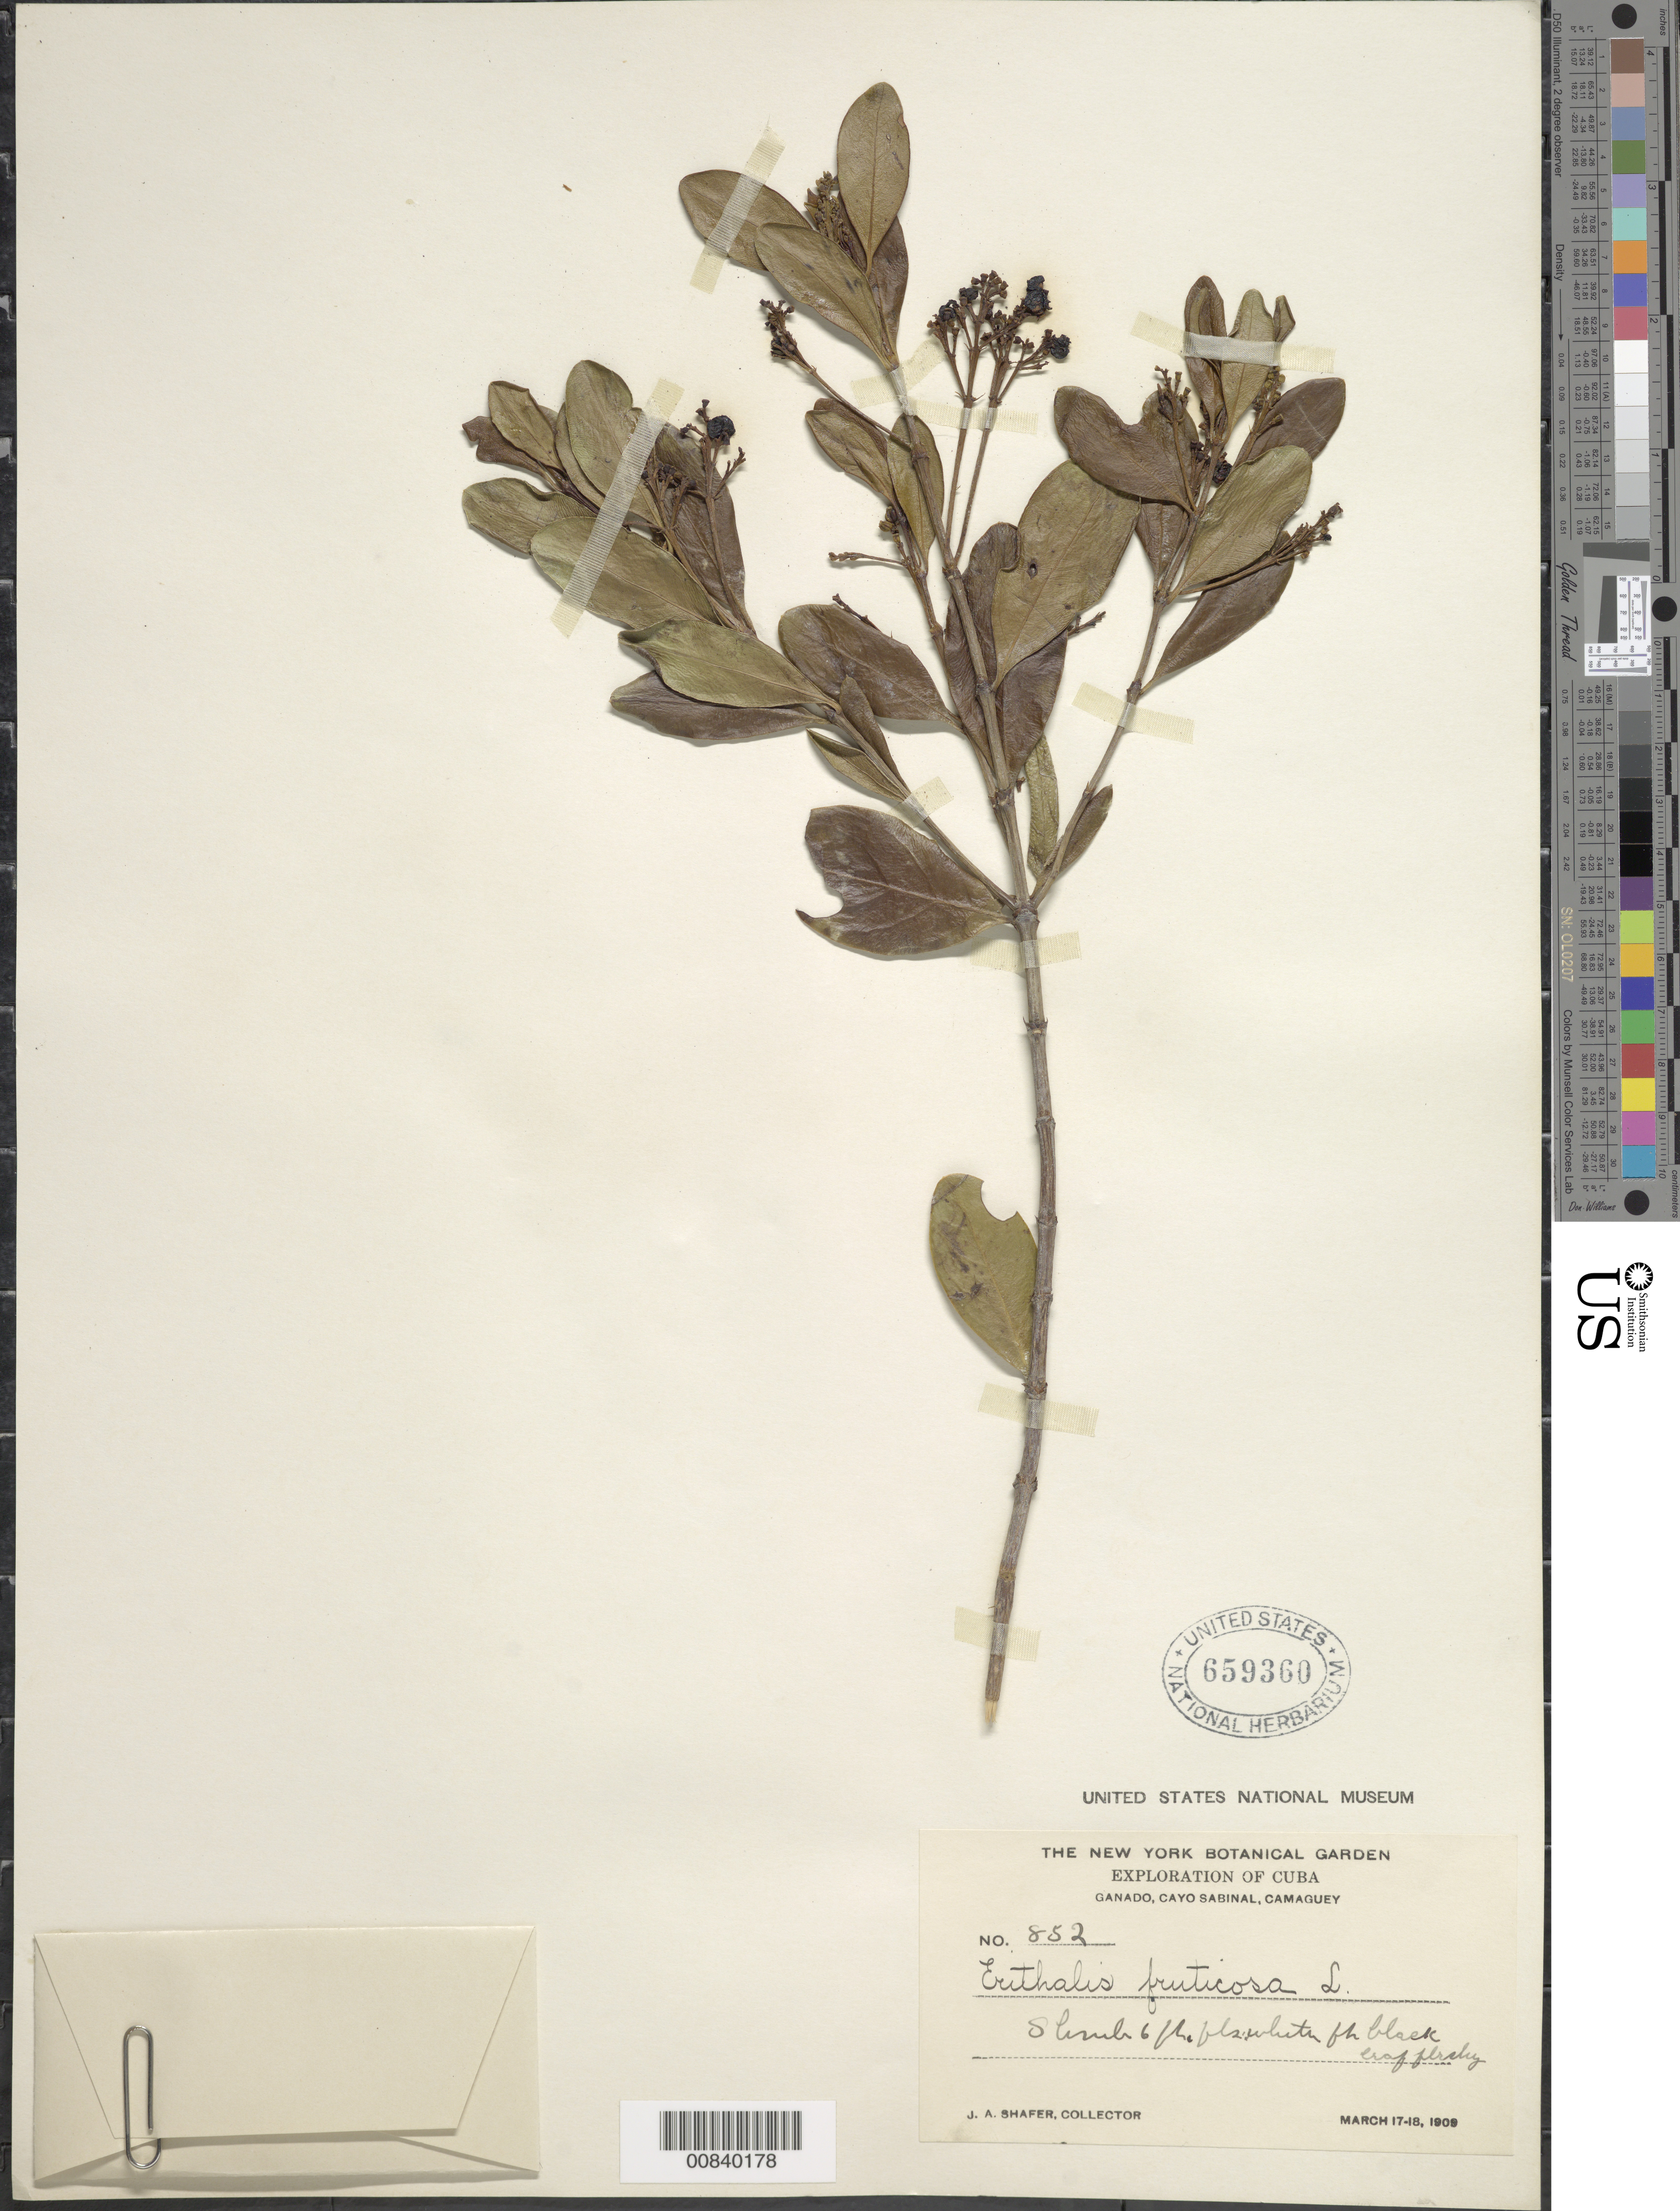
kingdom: Plantae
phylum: Tracheophyta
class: Magnoliopsida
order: Gentianales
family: Rubiaceae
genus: Erithalis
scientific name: Erithalis fruticosa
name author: L.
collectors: J. A. Shafer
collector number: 852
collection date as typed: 17 Mar 1909 to 18 Mar 1909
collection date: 1909-03-17/1909-03-18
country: Cuba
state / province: Camaguey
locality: Ganado, Cayo Sabinal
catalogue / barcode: US 659360